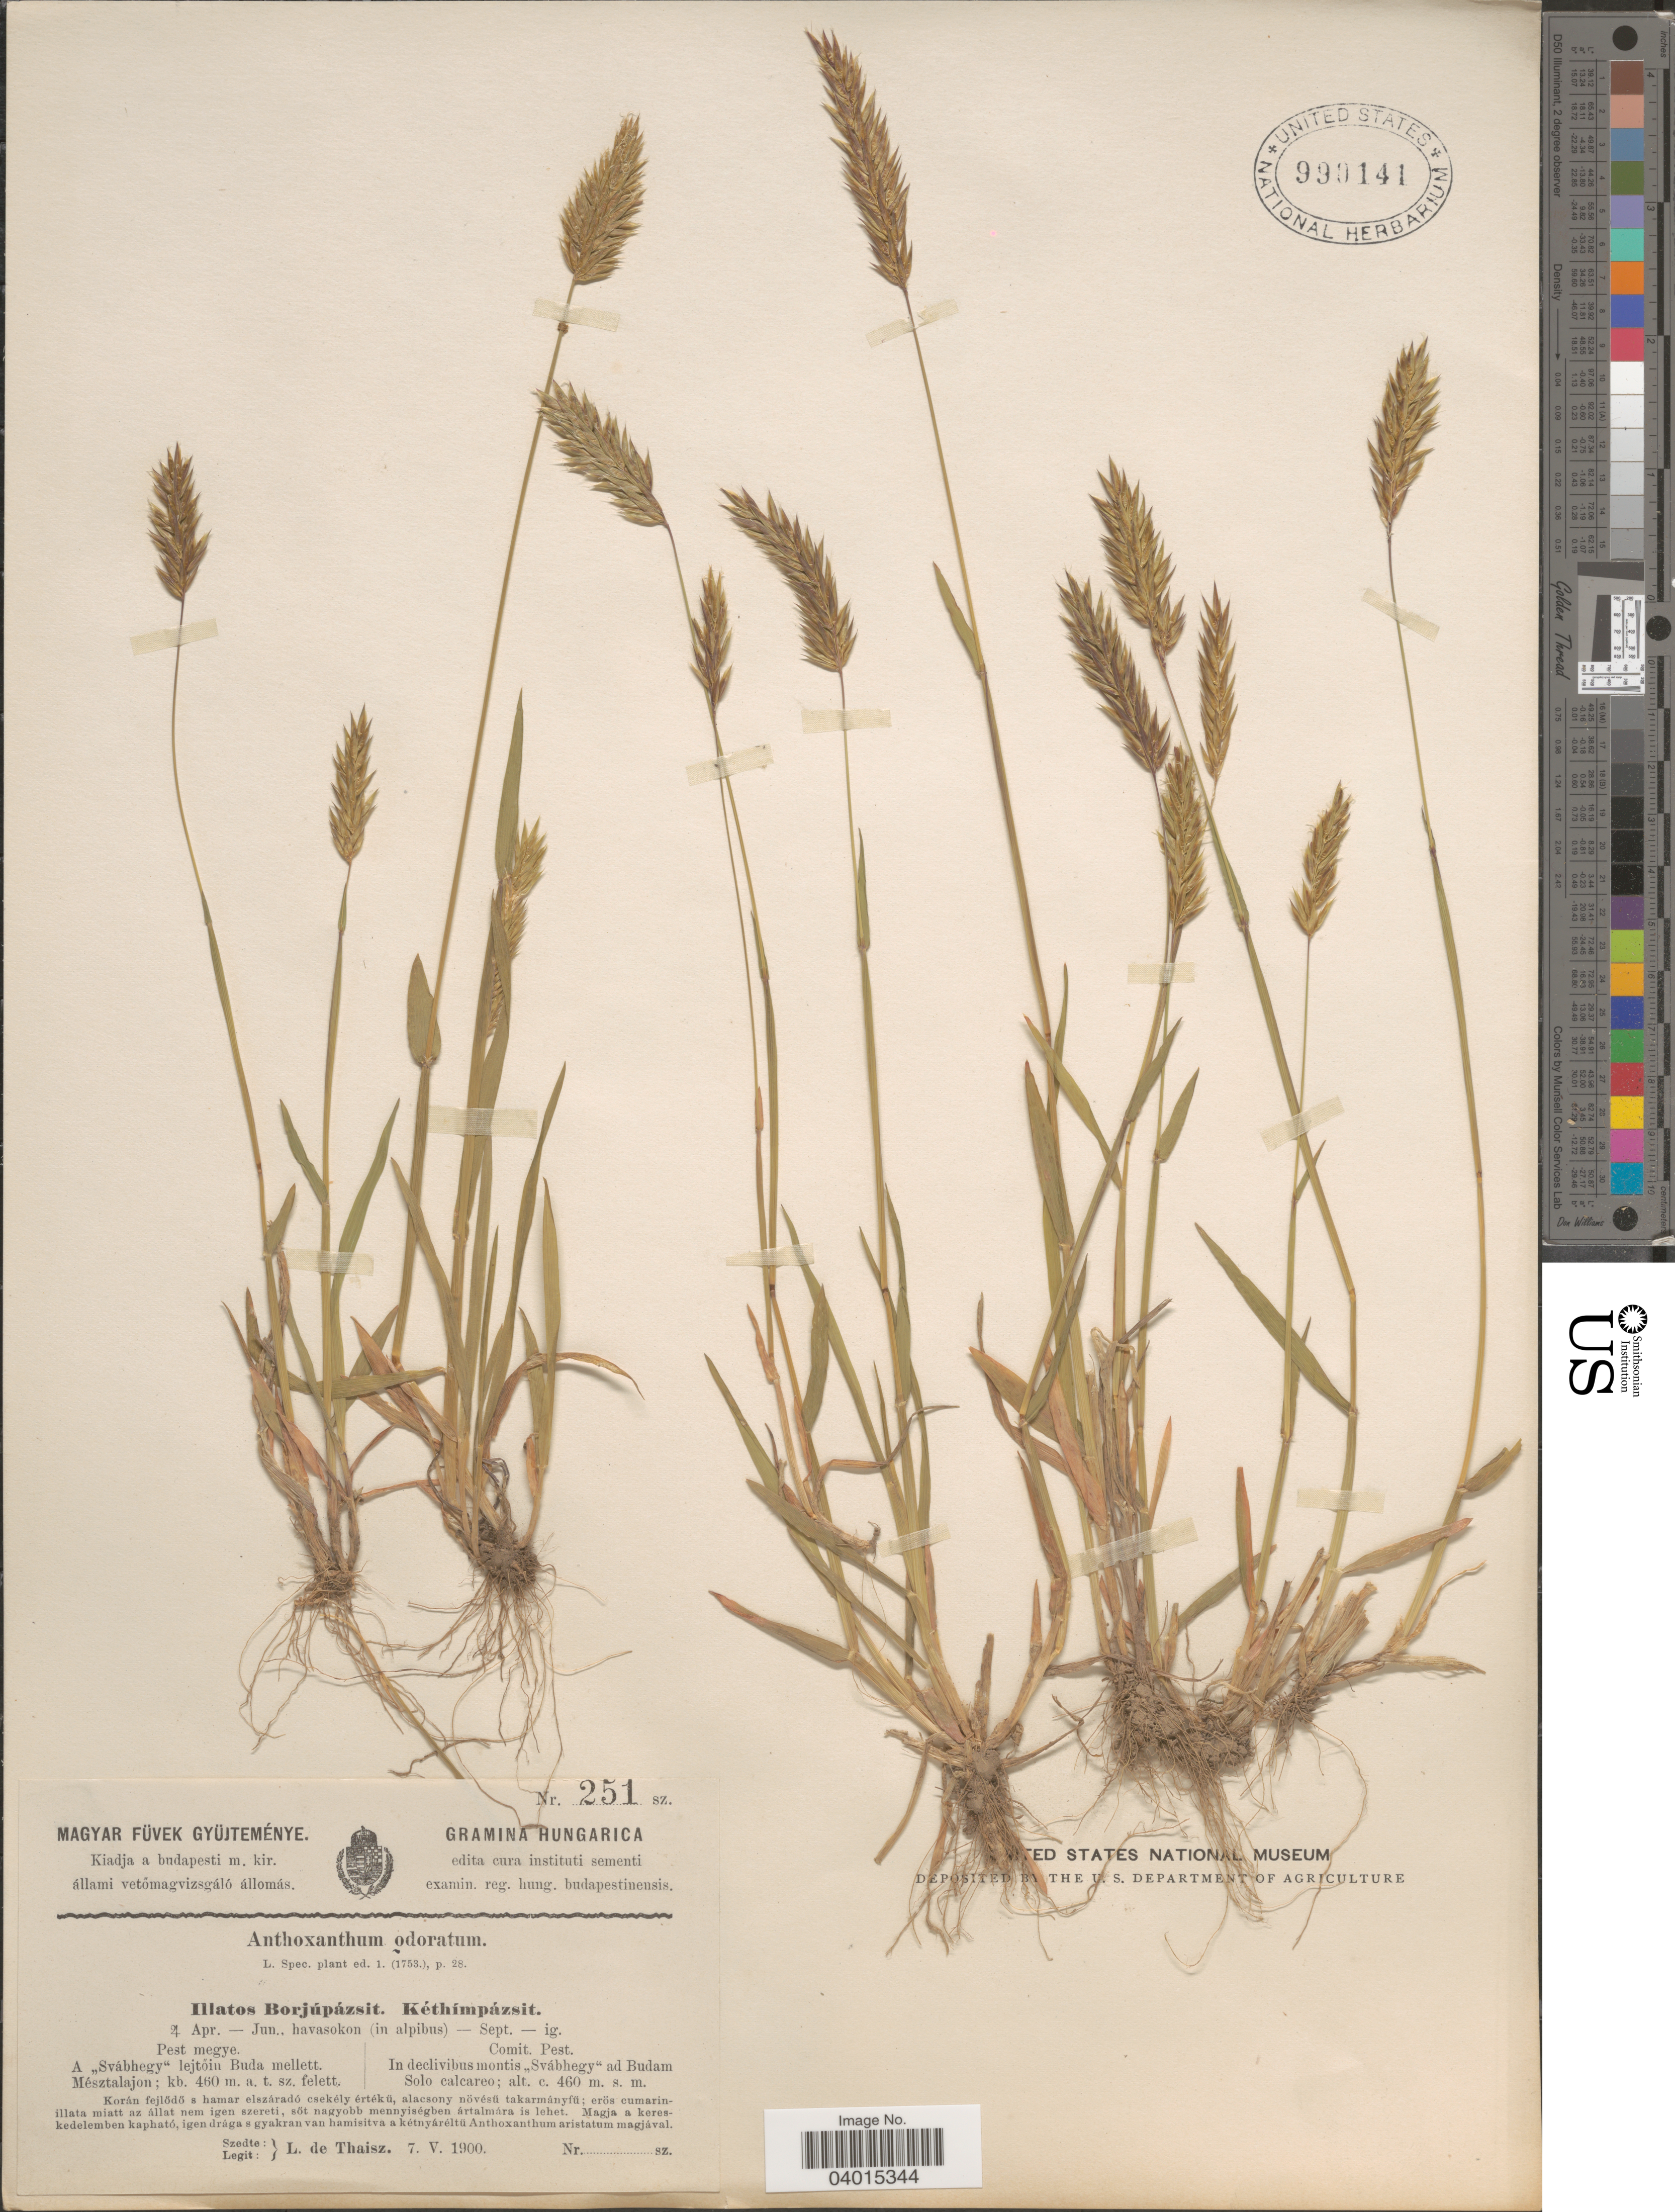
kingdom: Plantae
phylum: Tracheophyta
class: Liliopsida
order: Poales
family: Poaceae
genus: Anthoxanthum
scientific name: Anthoxanthum odoratum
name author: L.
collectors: L. Thaisz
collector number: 251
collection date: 1900-05-07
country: Hungary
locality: Hungarica. Comit. Pest. In declivibus montis "Svábhegy" ad Budam. Solo calcareo.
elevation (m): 460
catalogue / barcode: US 990141